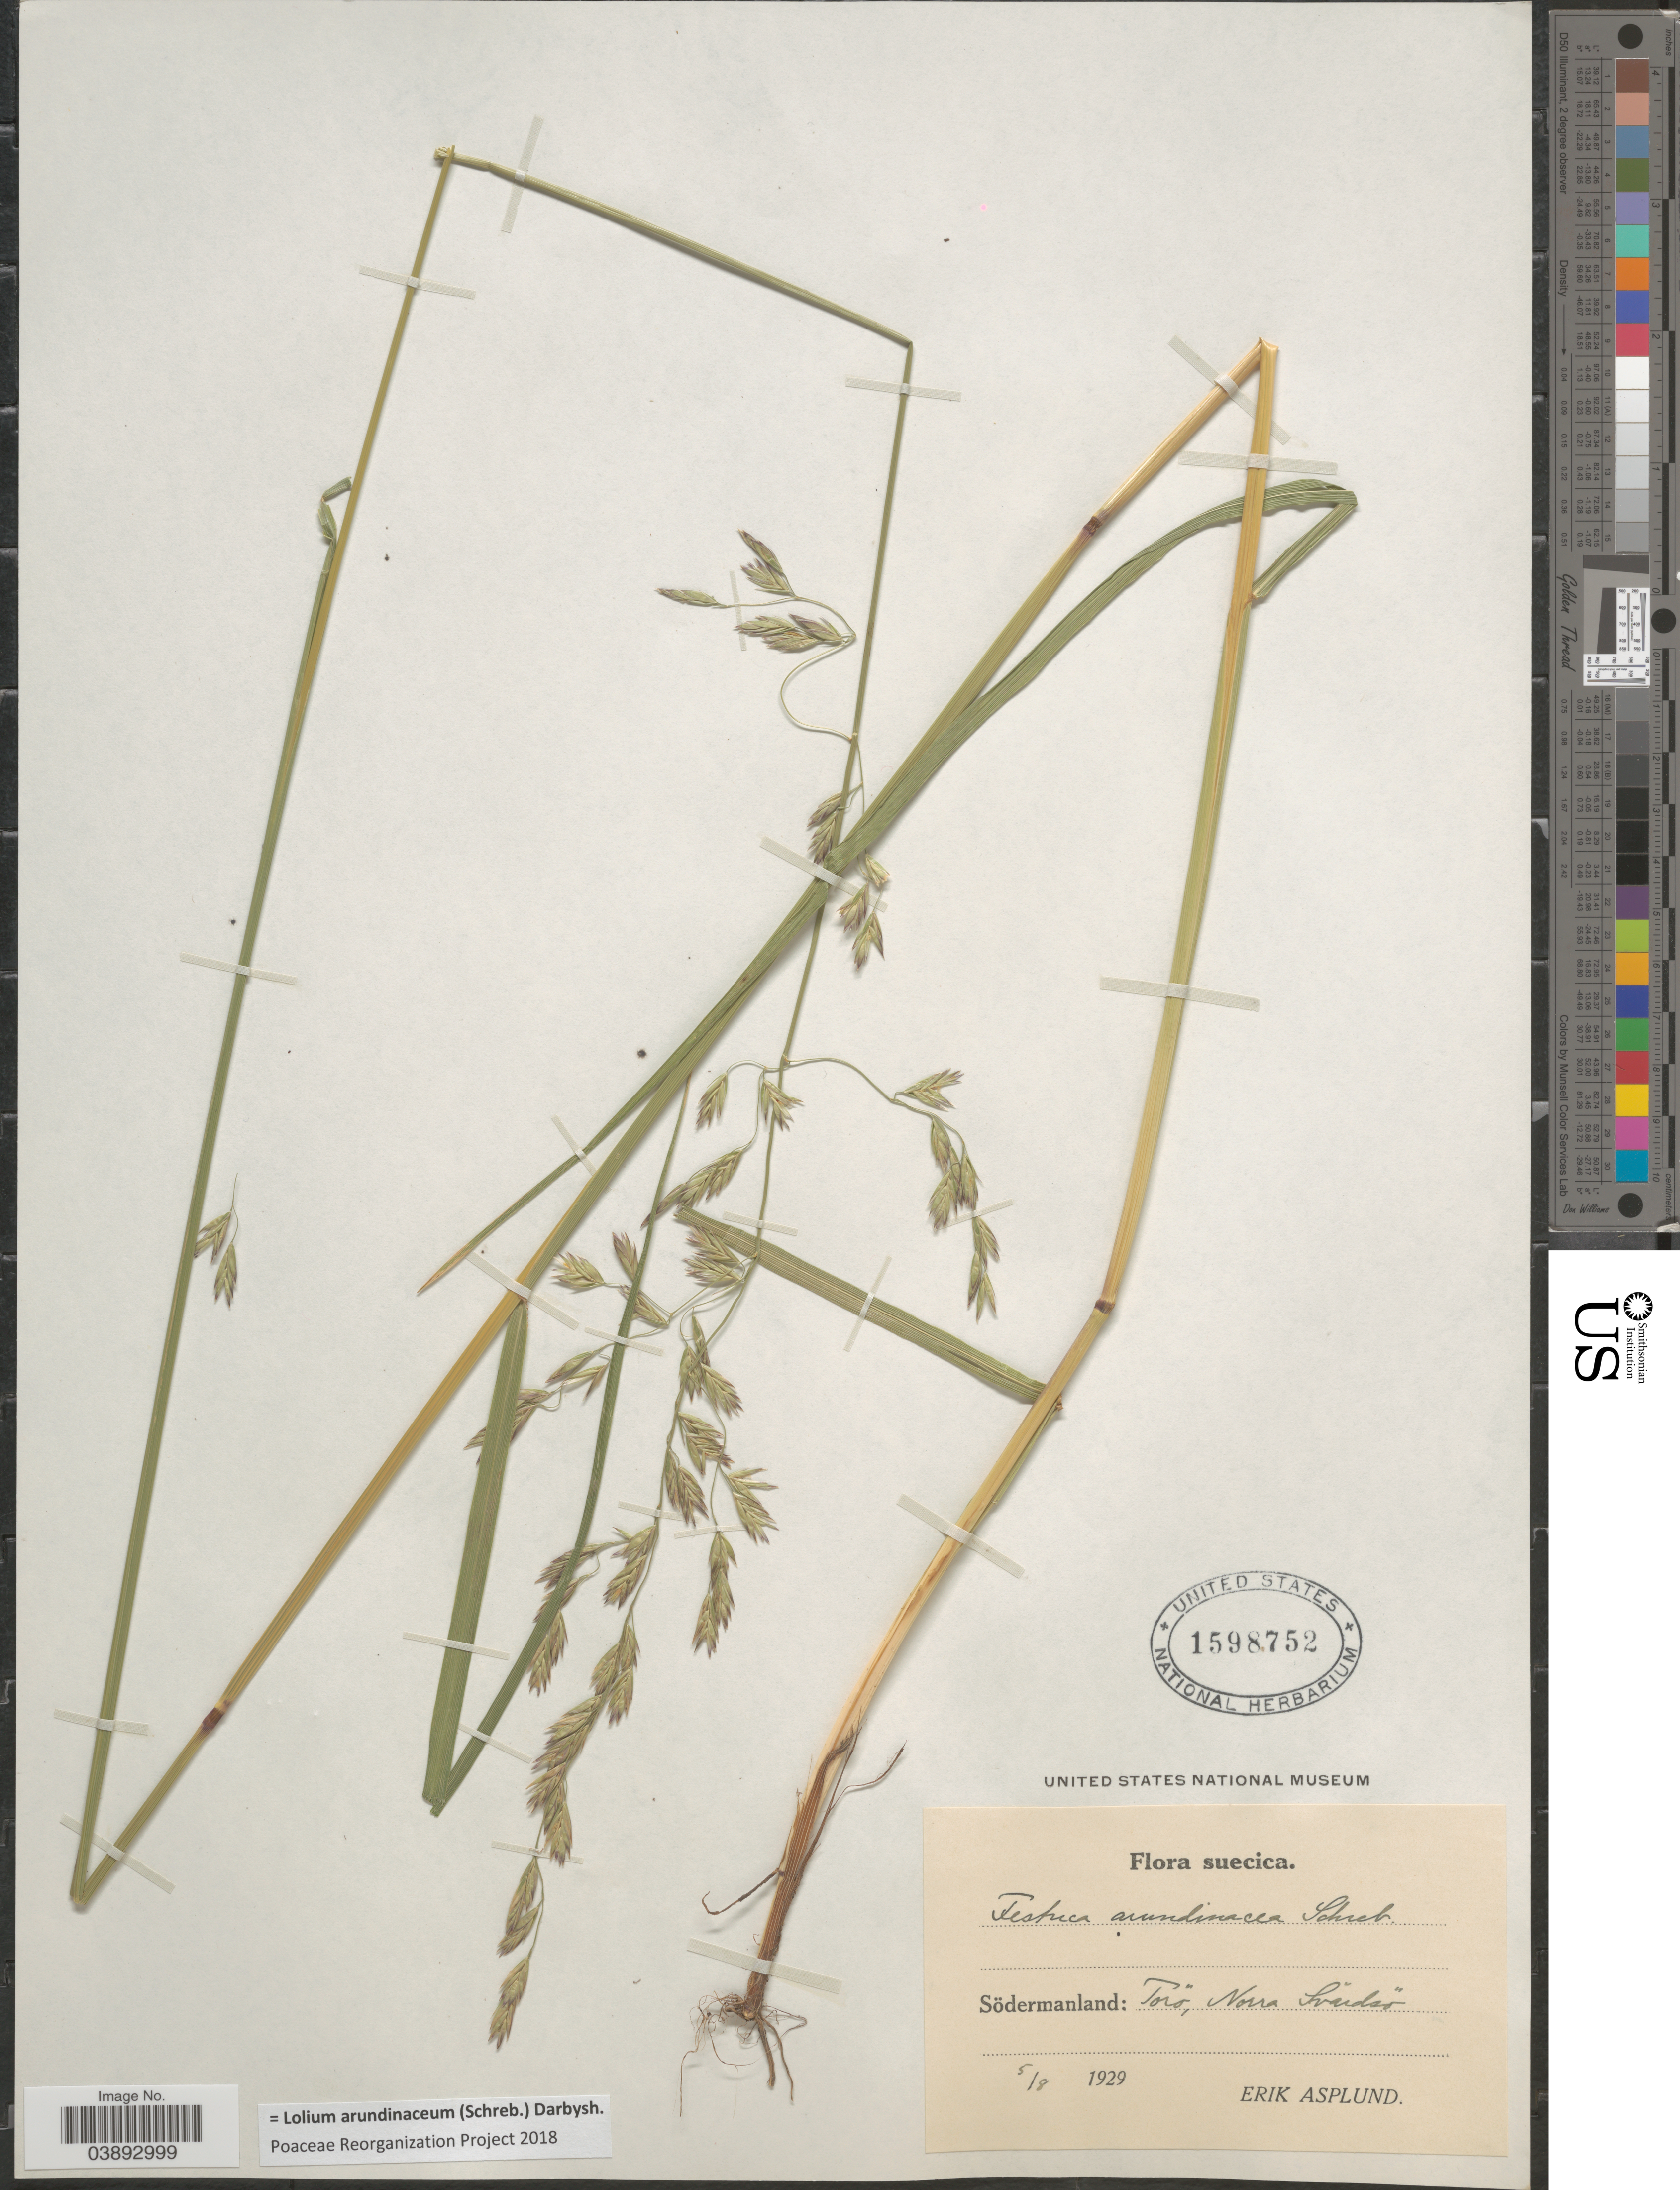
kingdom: Plantae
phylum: Tracheophyta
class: Liliopsida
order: Poales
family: Poaceae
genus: Lolium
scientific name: Lolium arundinaceum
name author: (Schreb.) Darbysh.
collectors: E. Asplund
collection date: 1929-08-05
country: Sweden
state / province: Sodermanland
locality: Suecica. Södermanland: Torö, Norra Svärdsö.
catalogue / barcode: US 1598752